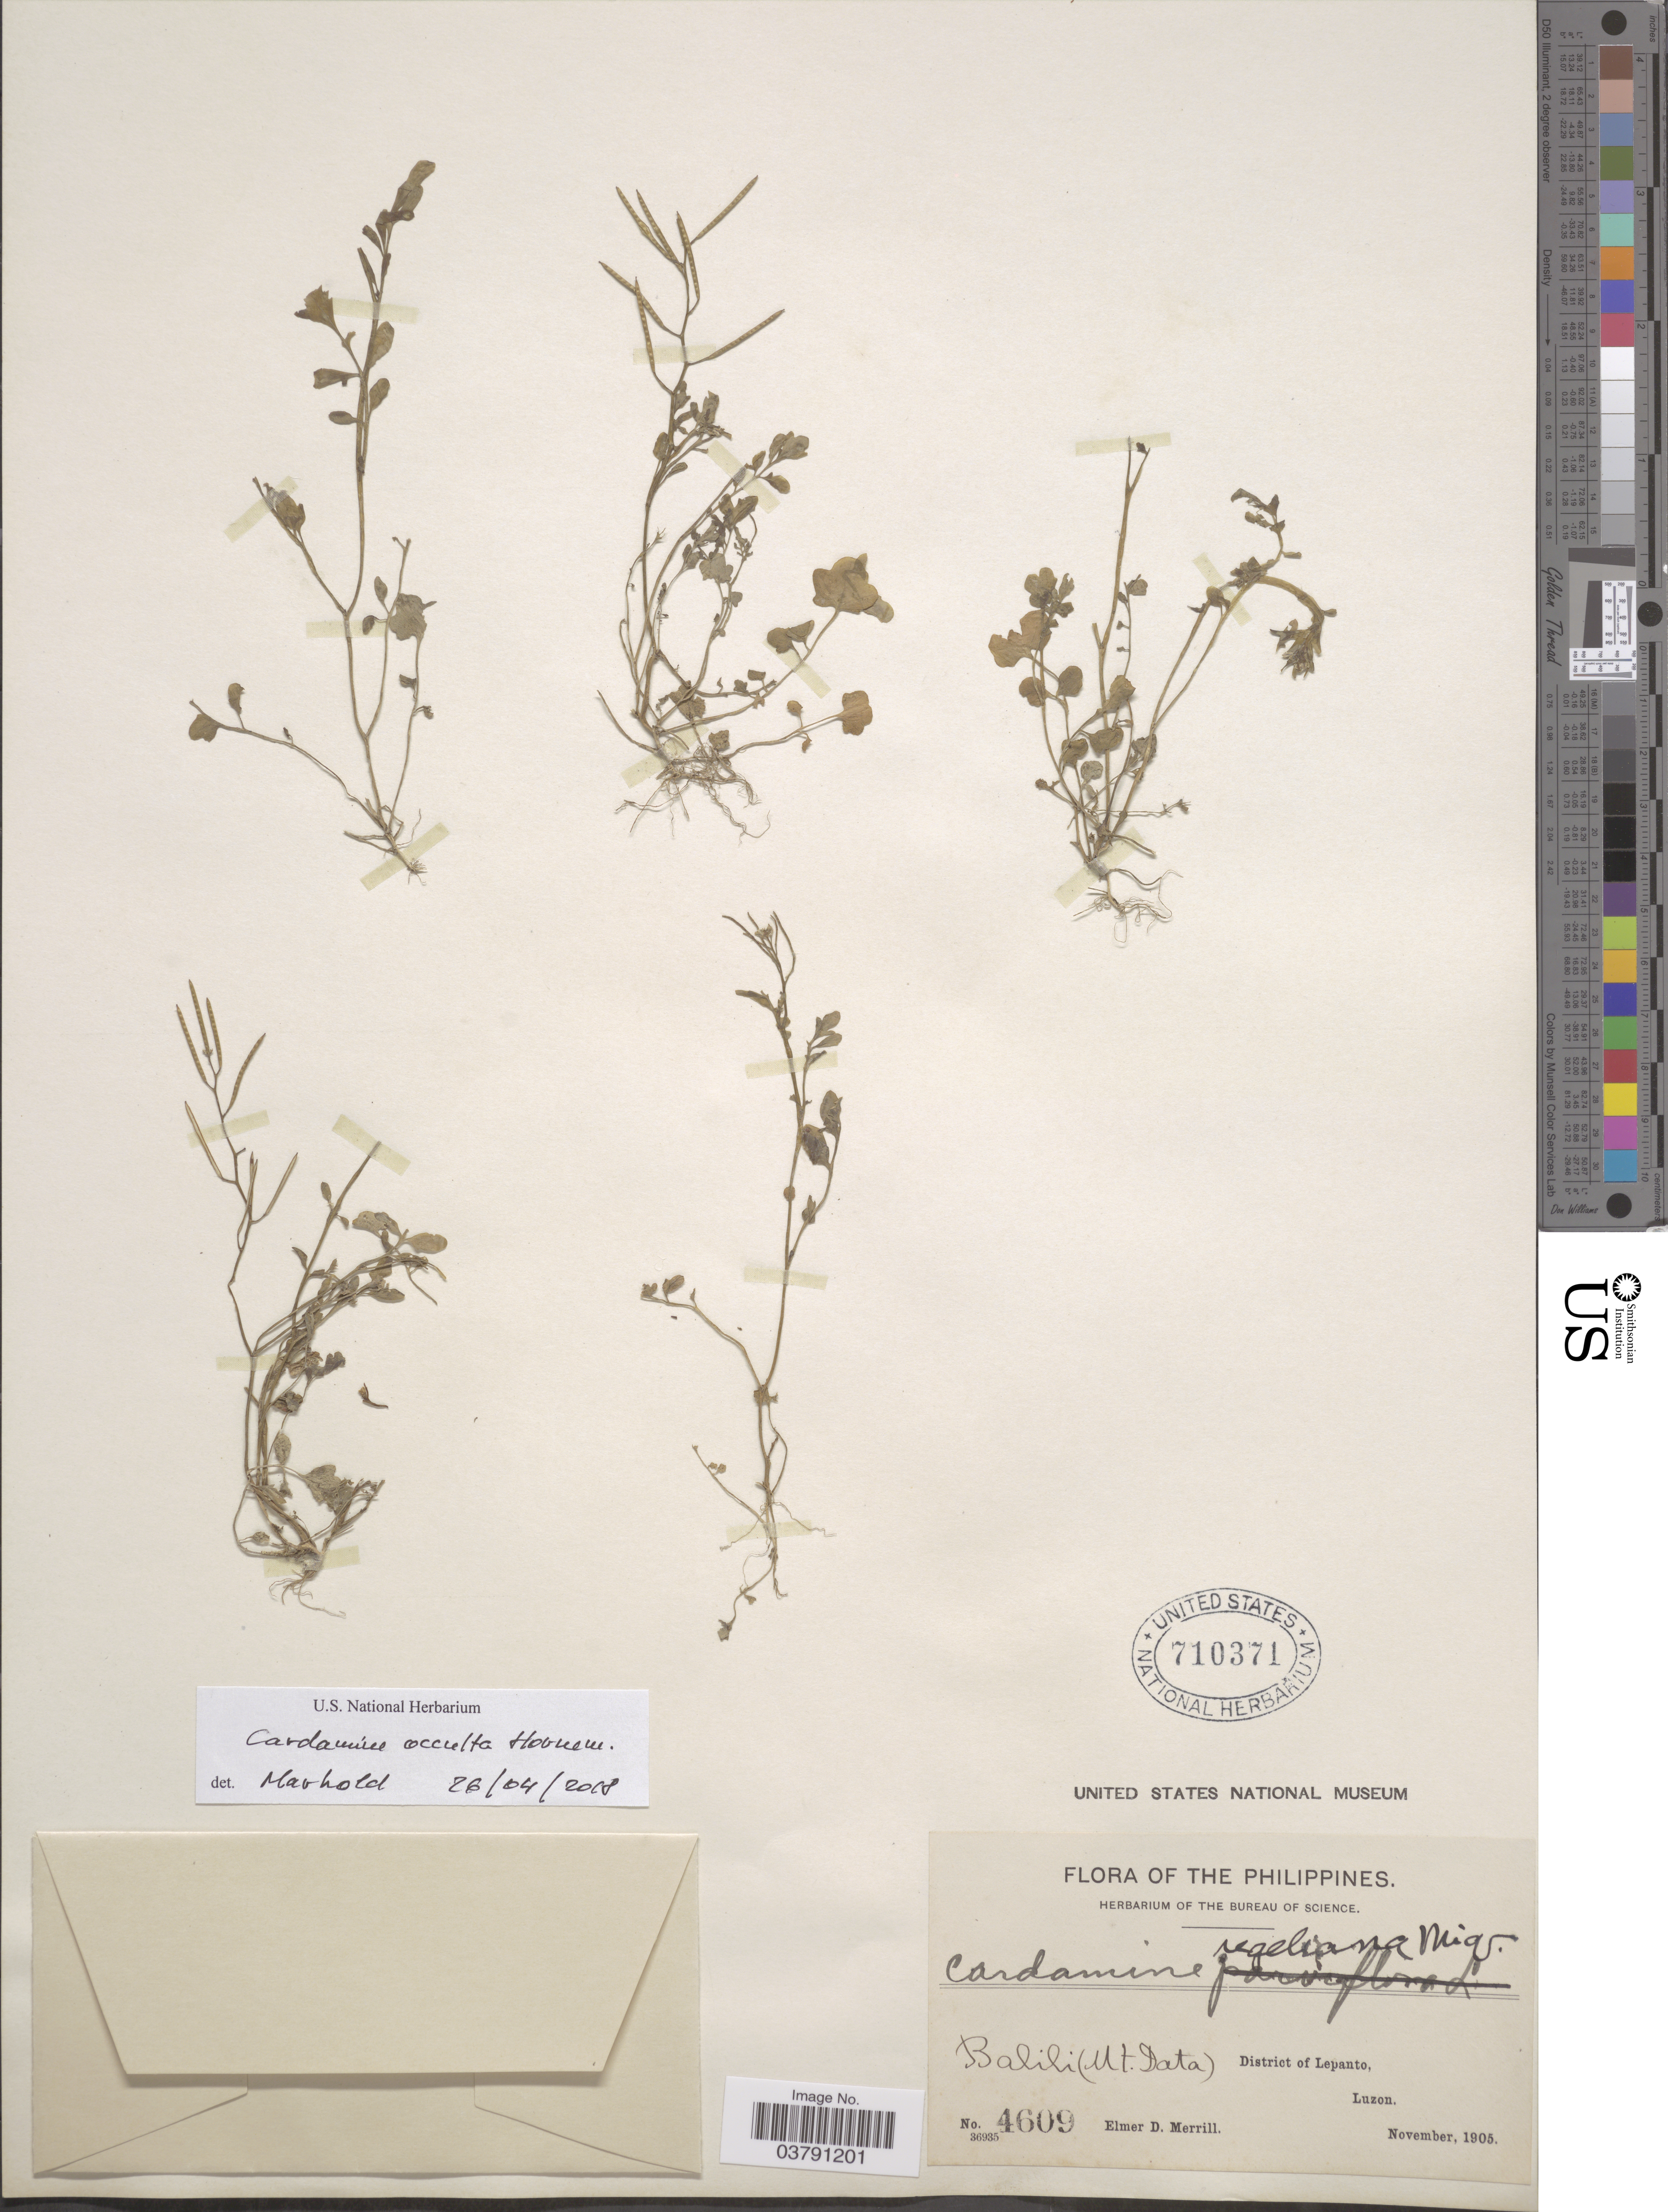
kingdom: Plantae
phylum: Tracheophyta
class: Magnoliopsida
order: Brassicales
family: Brassicaceae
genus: Cardamine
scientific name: Cardamine occulta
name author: Hornem.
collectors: E. D. Merrill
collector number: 4609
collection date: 1905-11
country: Philippines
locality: Balili (Mt. Data). District of Lepanto, Luzon.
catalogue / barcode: US 710371